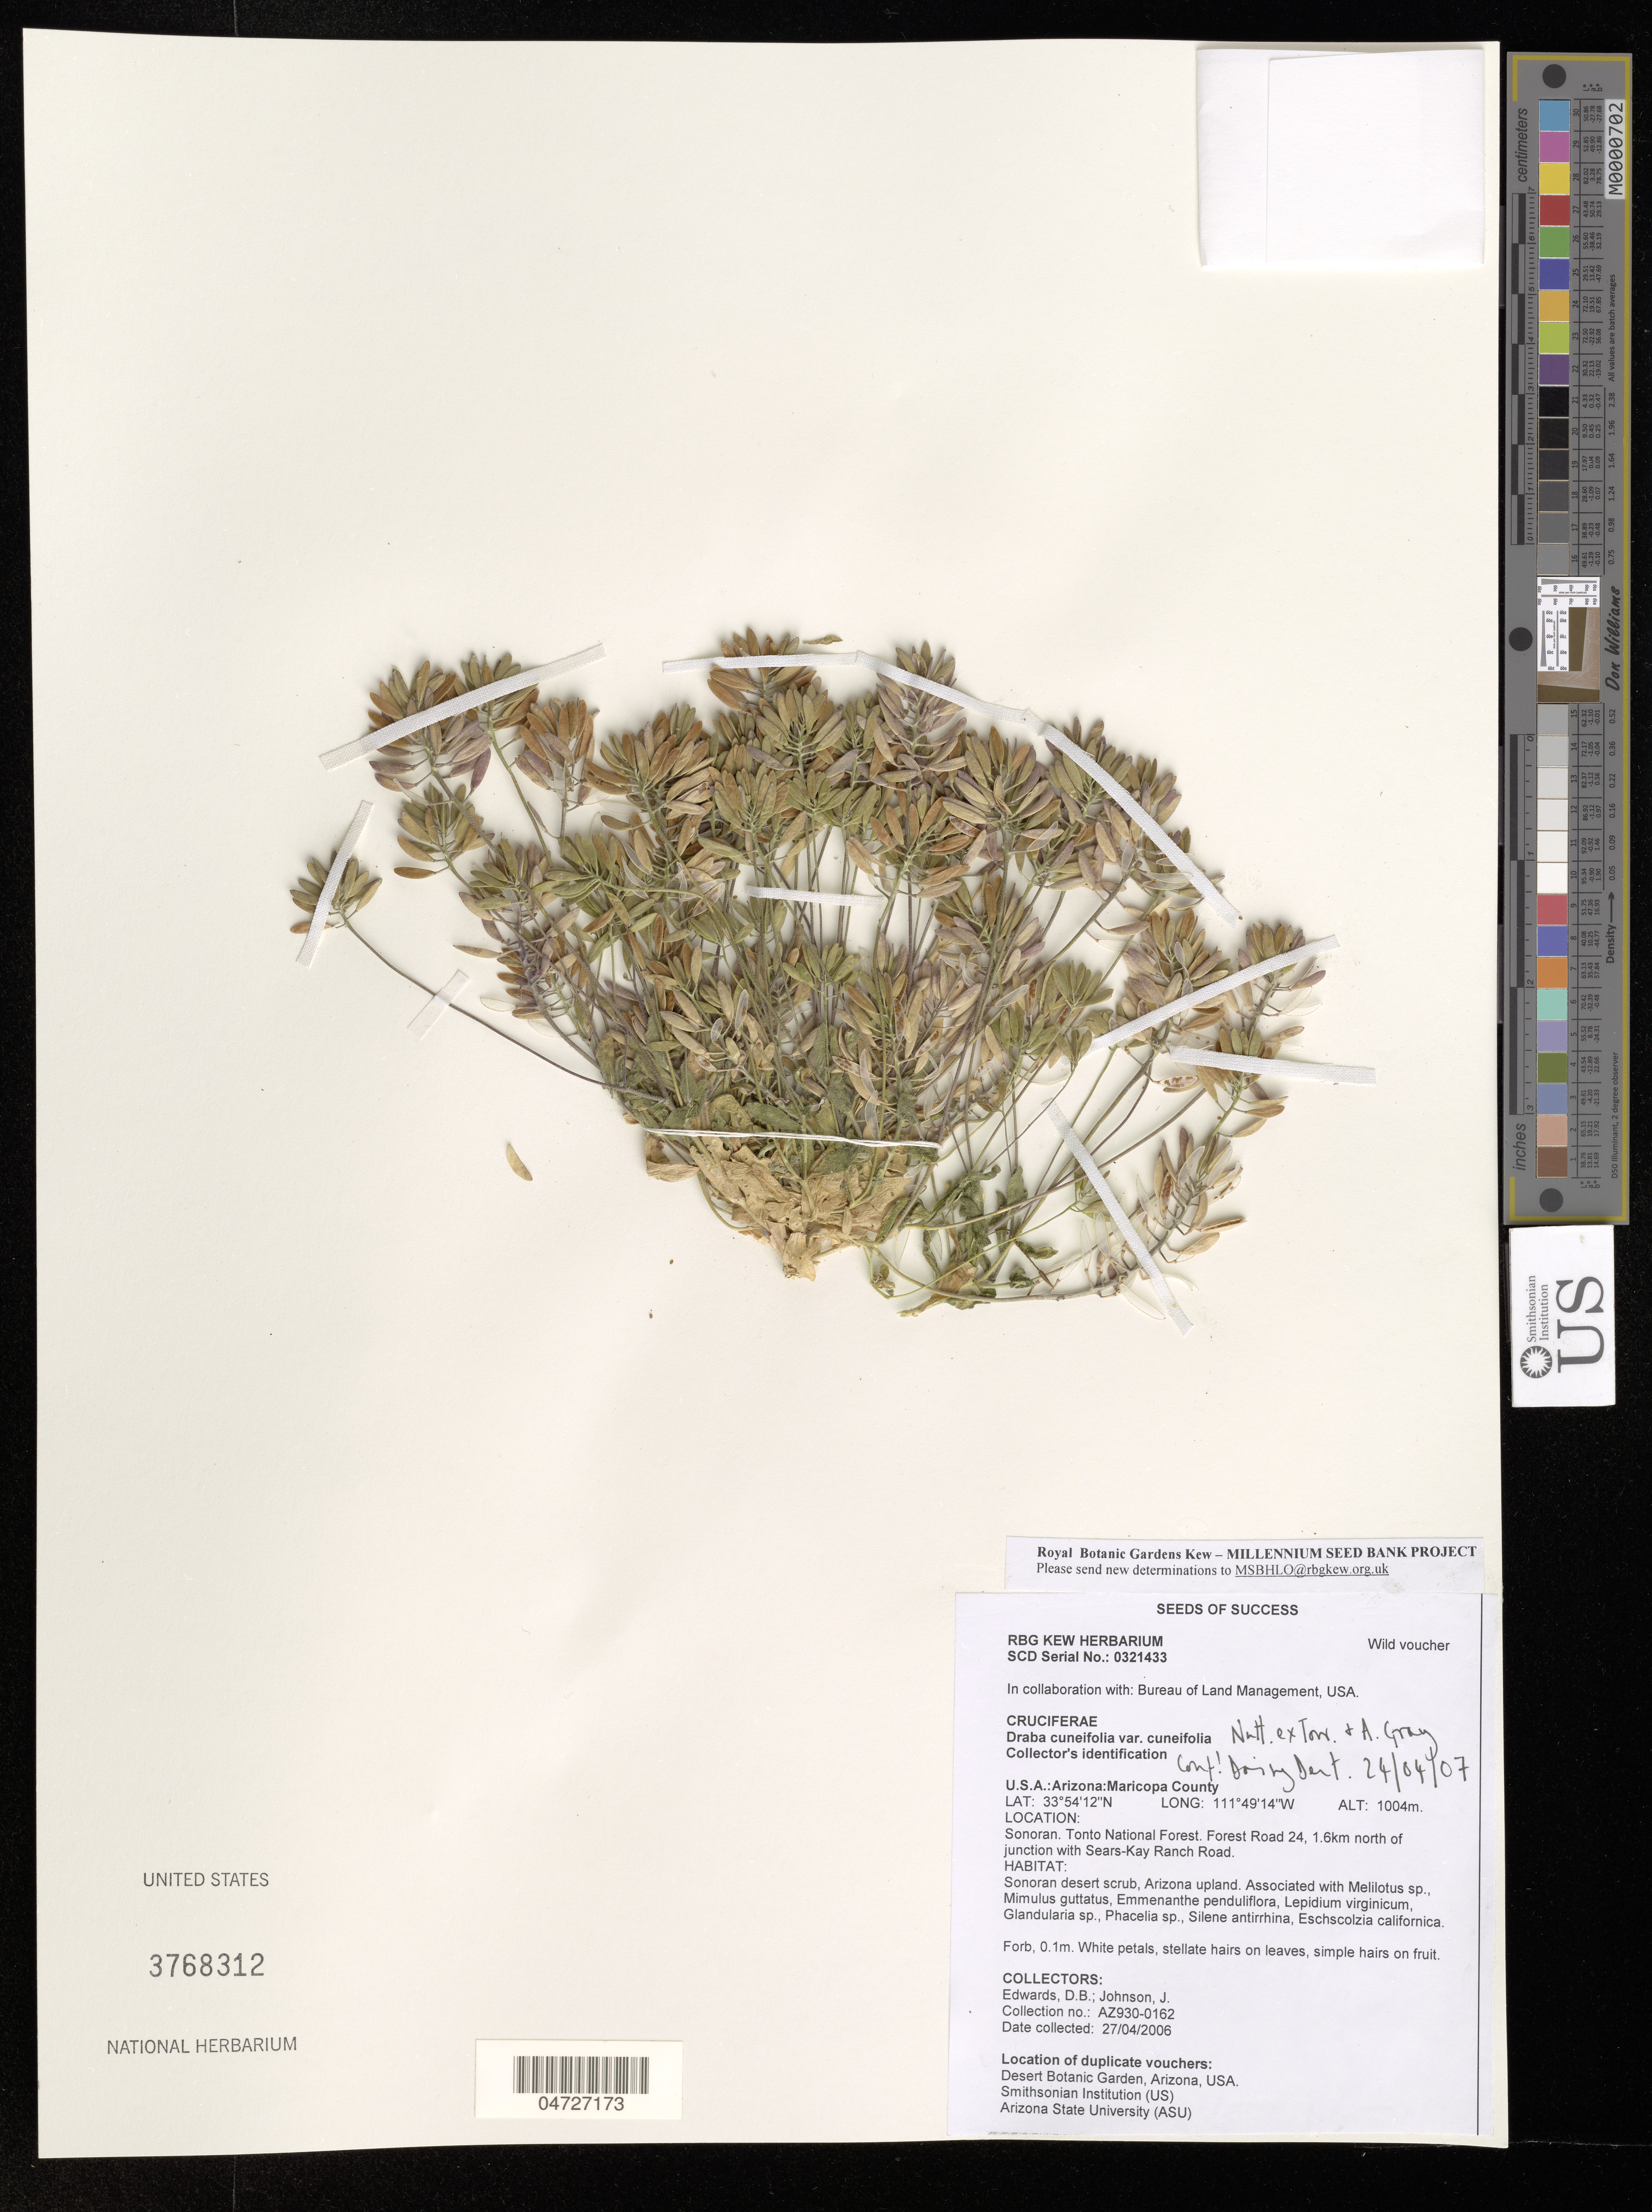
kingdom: Plantae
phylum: Tracheophyta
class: Magnoliopsida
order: Brassicales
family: Brassicaceae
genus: Draba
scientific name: Draba cuneifolia var. cuneifolia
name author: Nutt. ex Torr. & A. Gray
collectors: D. Edwards & J. Johnson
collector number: AZ930-0162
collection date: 2006-04-27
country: United States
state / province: Arizona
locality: Maricopa County. Sonoran. Tonto National Forest. Forest Road 24, 1.6km north of junction with Sears-Kay Ranch Road.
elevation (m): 1004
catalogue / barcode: US 3768312